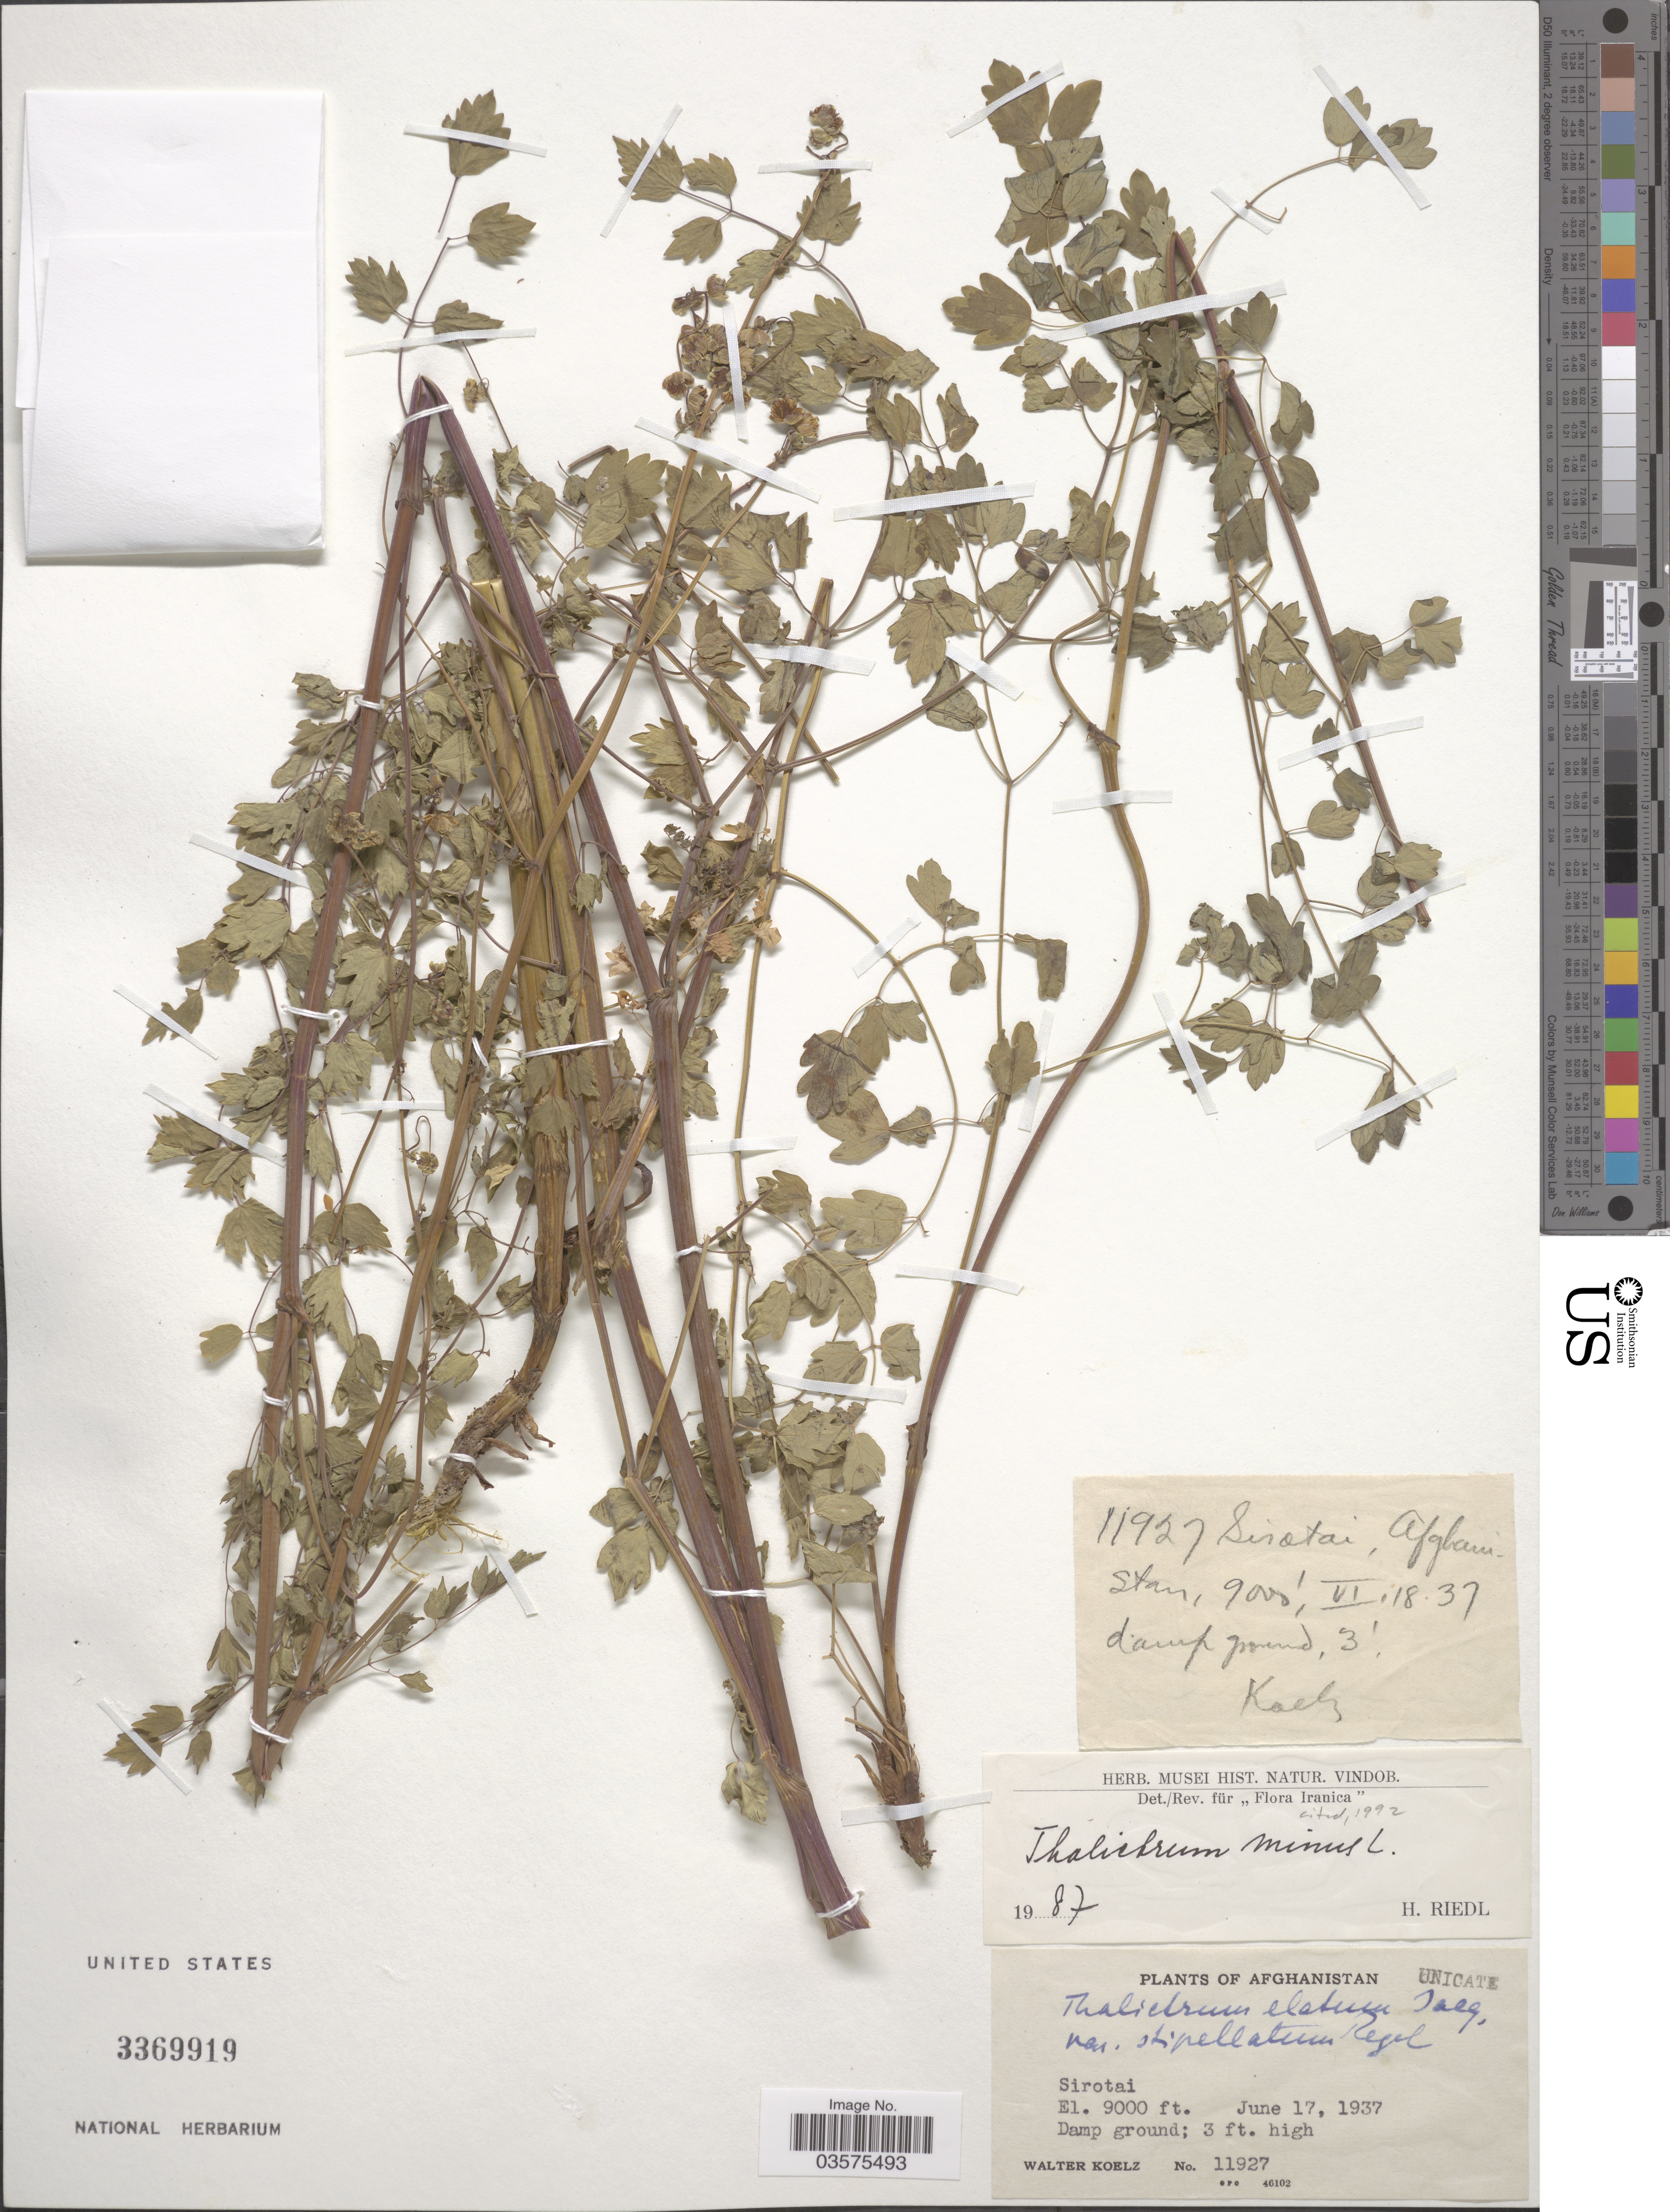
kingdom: Plantae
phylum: Tracheophyta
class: Magnoliopsida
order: Ranunculales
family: Ranunculaceae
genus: Thalictrum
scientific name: Thalictrum minus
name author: L.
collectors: W. N. Koelz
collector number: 11927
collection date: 1937-06-17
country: Afghanistan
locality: Sirotai.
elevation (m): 2743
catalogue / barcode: US 3369919